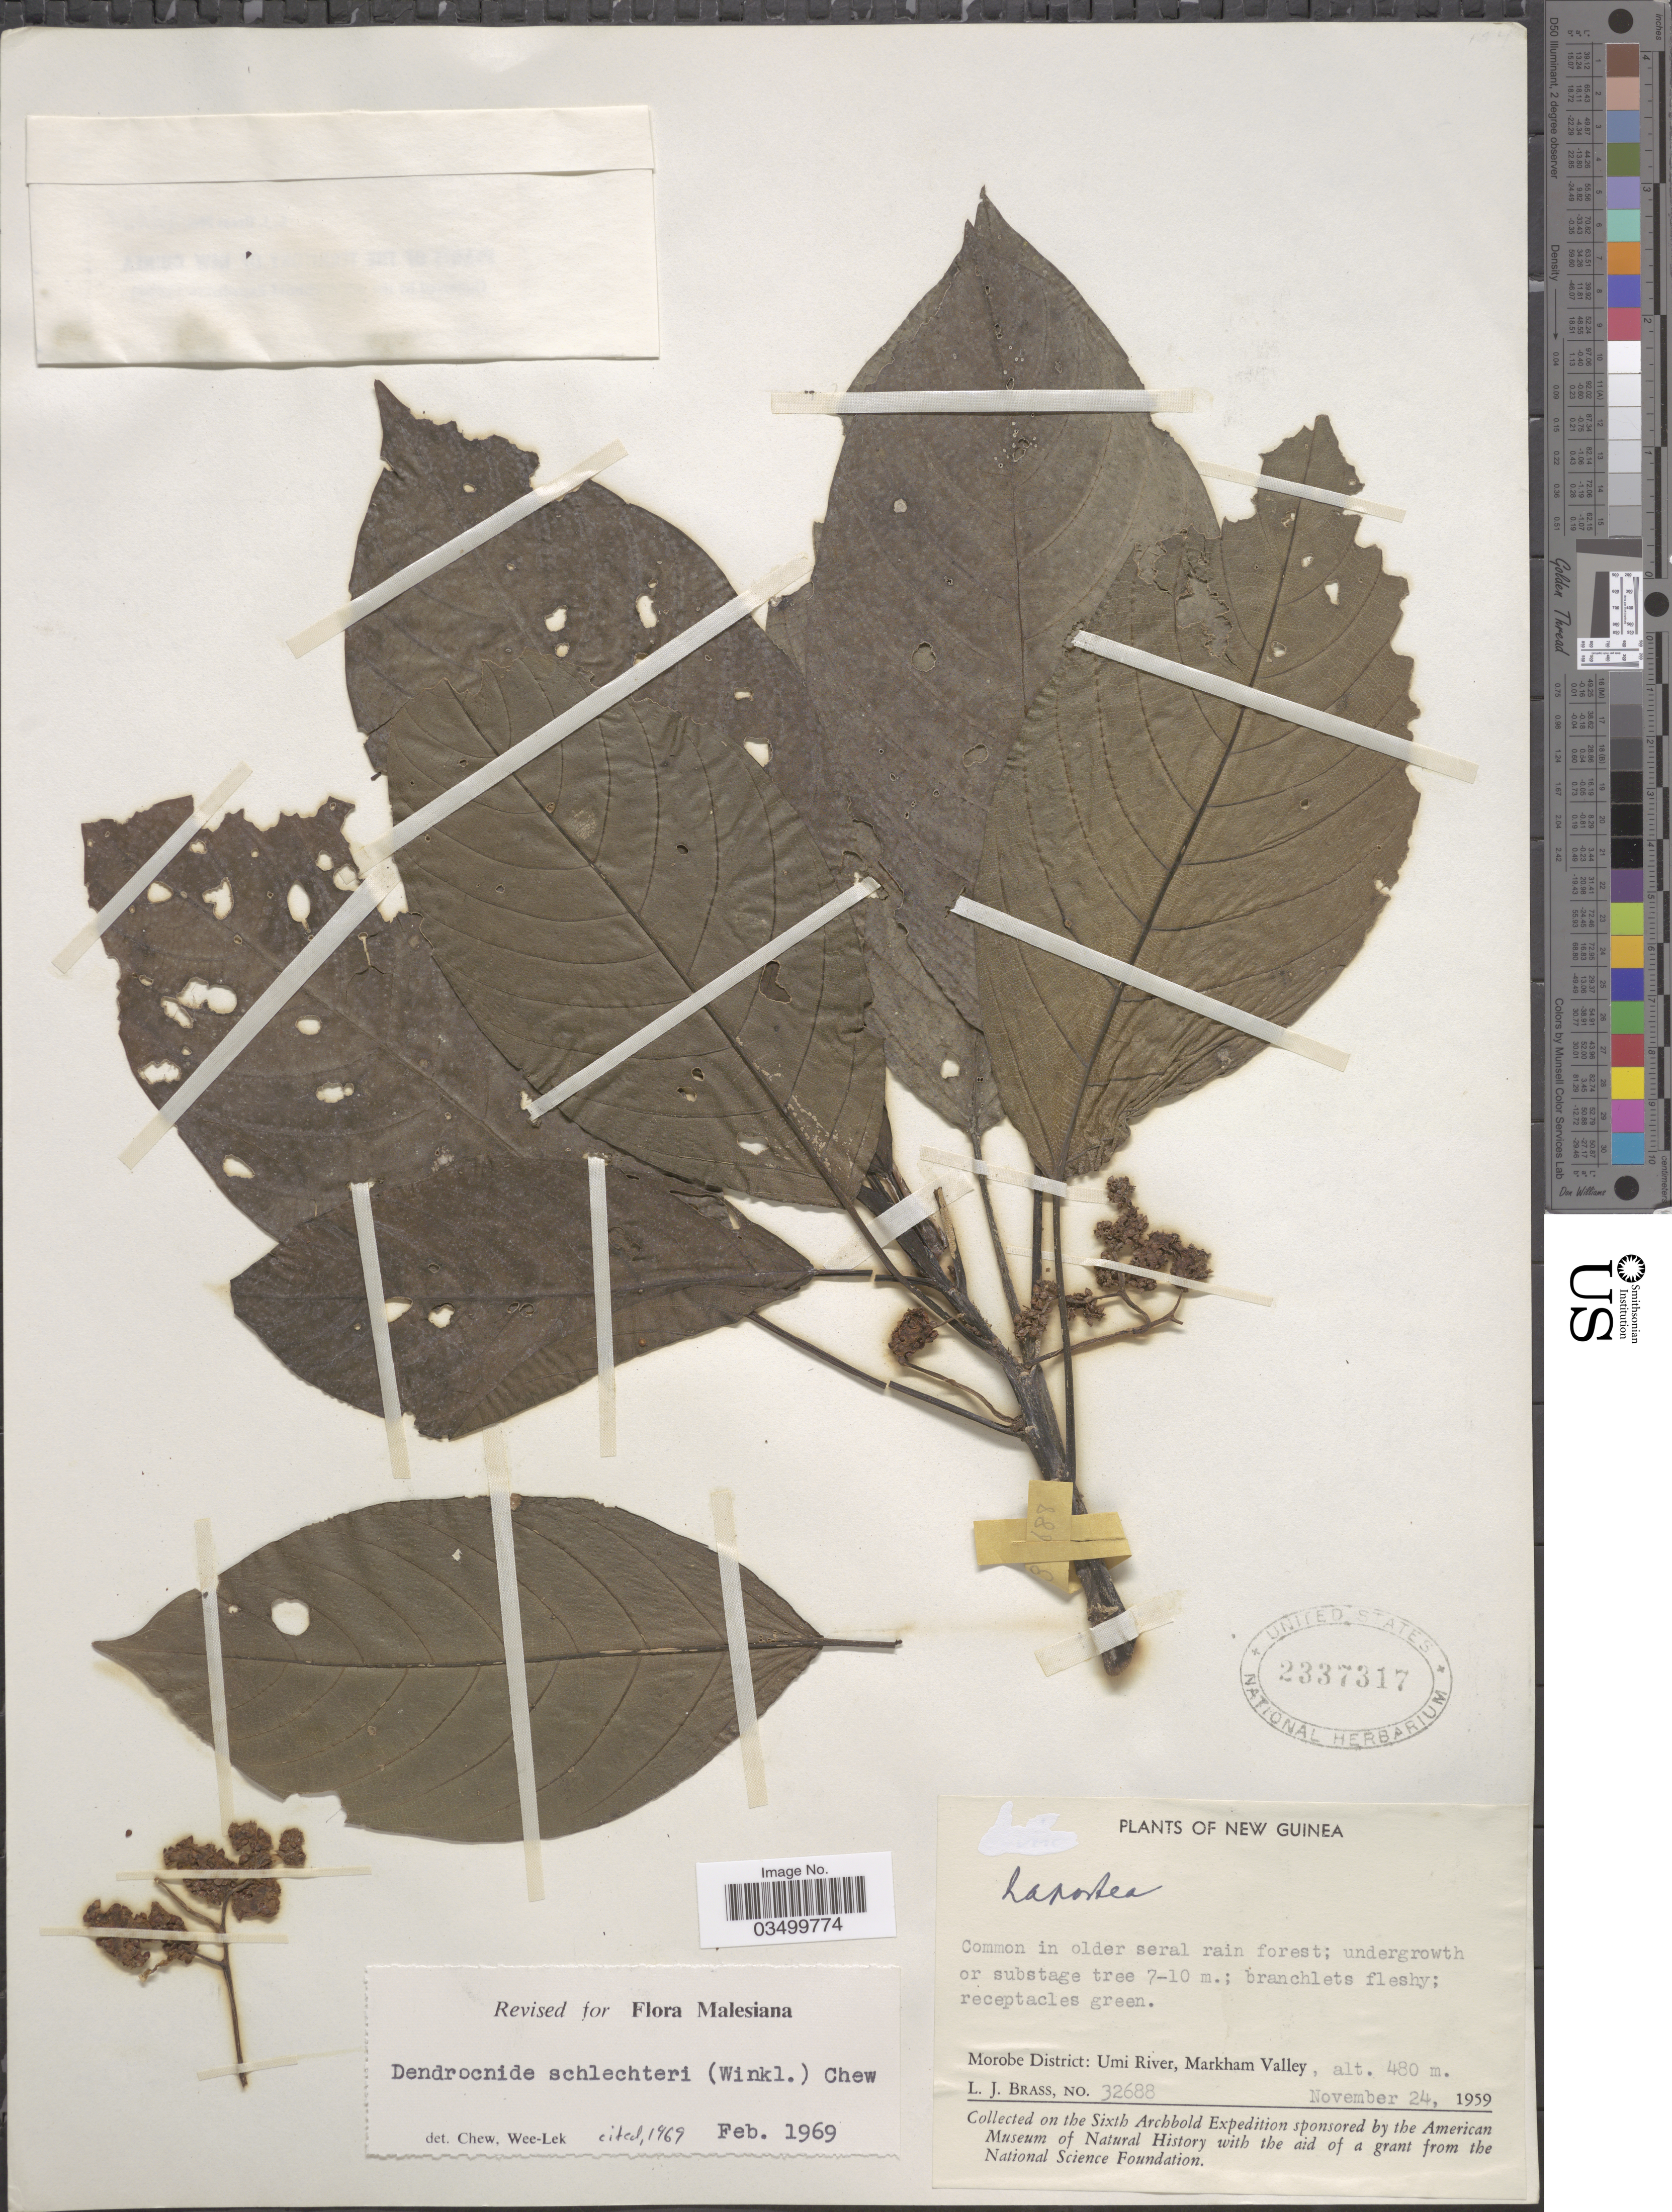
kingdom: Plantae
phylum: Tracheophyta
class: Magnoliopsida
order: Rosales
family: Urticaceae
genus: Dendrocnide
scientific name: Dendrocnide schlechteri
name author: (W. Winkl.) Chew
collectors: L. J. Brass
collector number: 32688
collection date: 1959-11-24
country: Papua New Guinea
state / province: Morobe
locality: New Guinea. Morobe District: Umi River, Markham Valley.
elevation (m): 480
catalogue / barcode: US 2337317